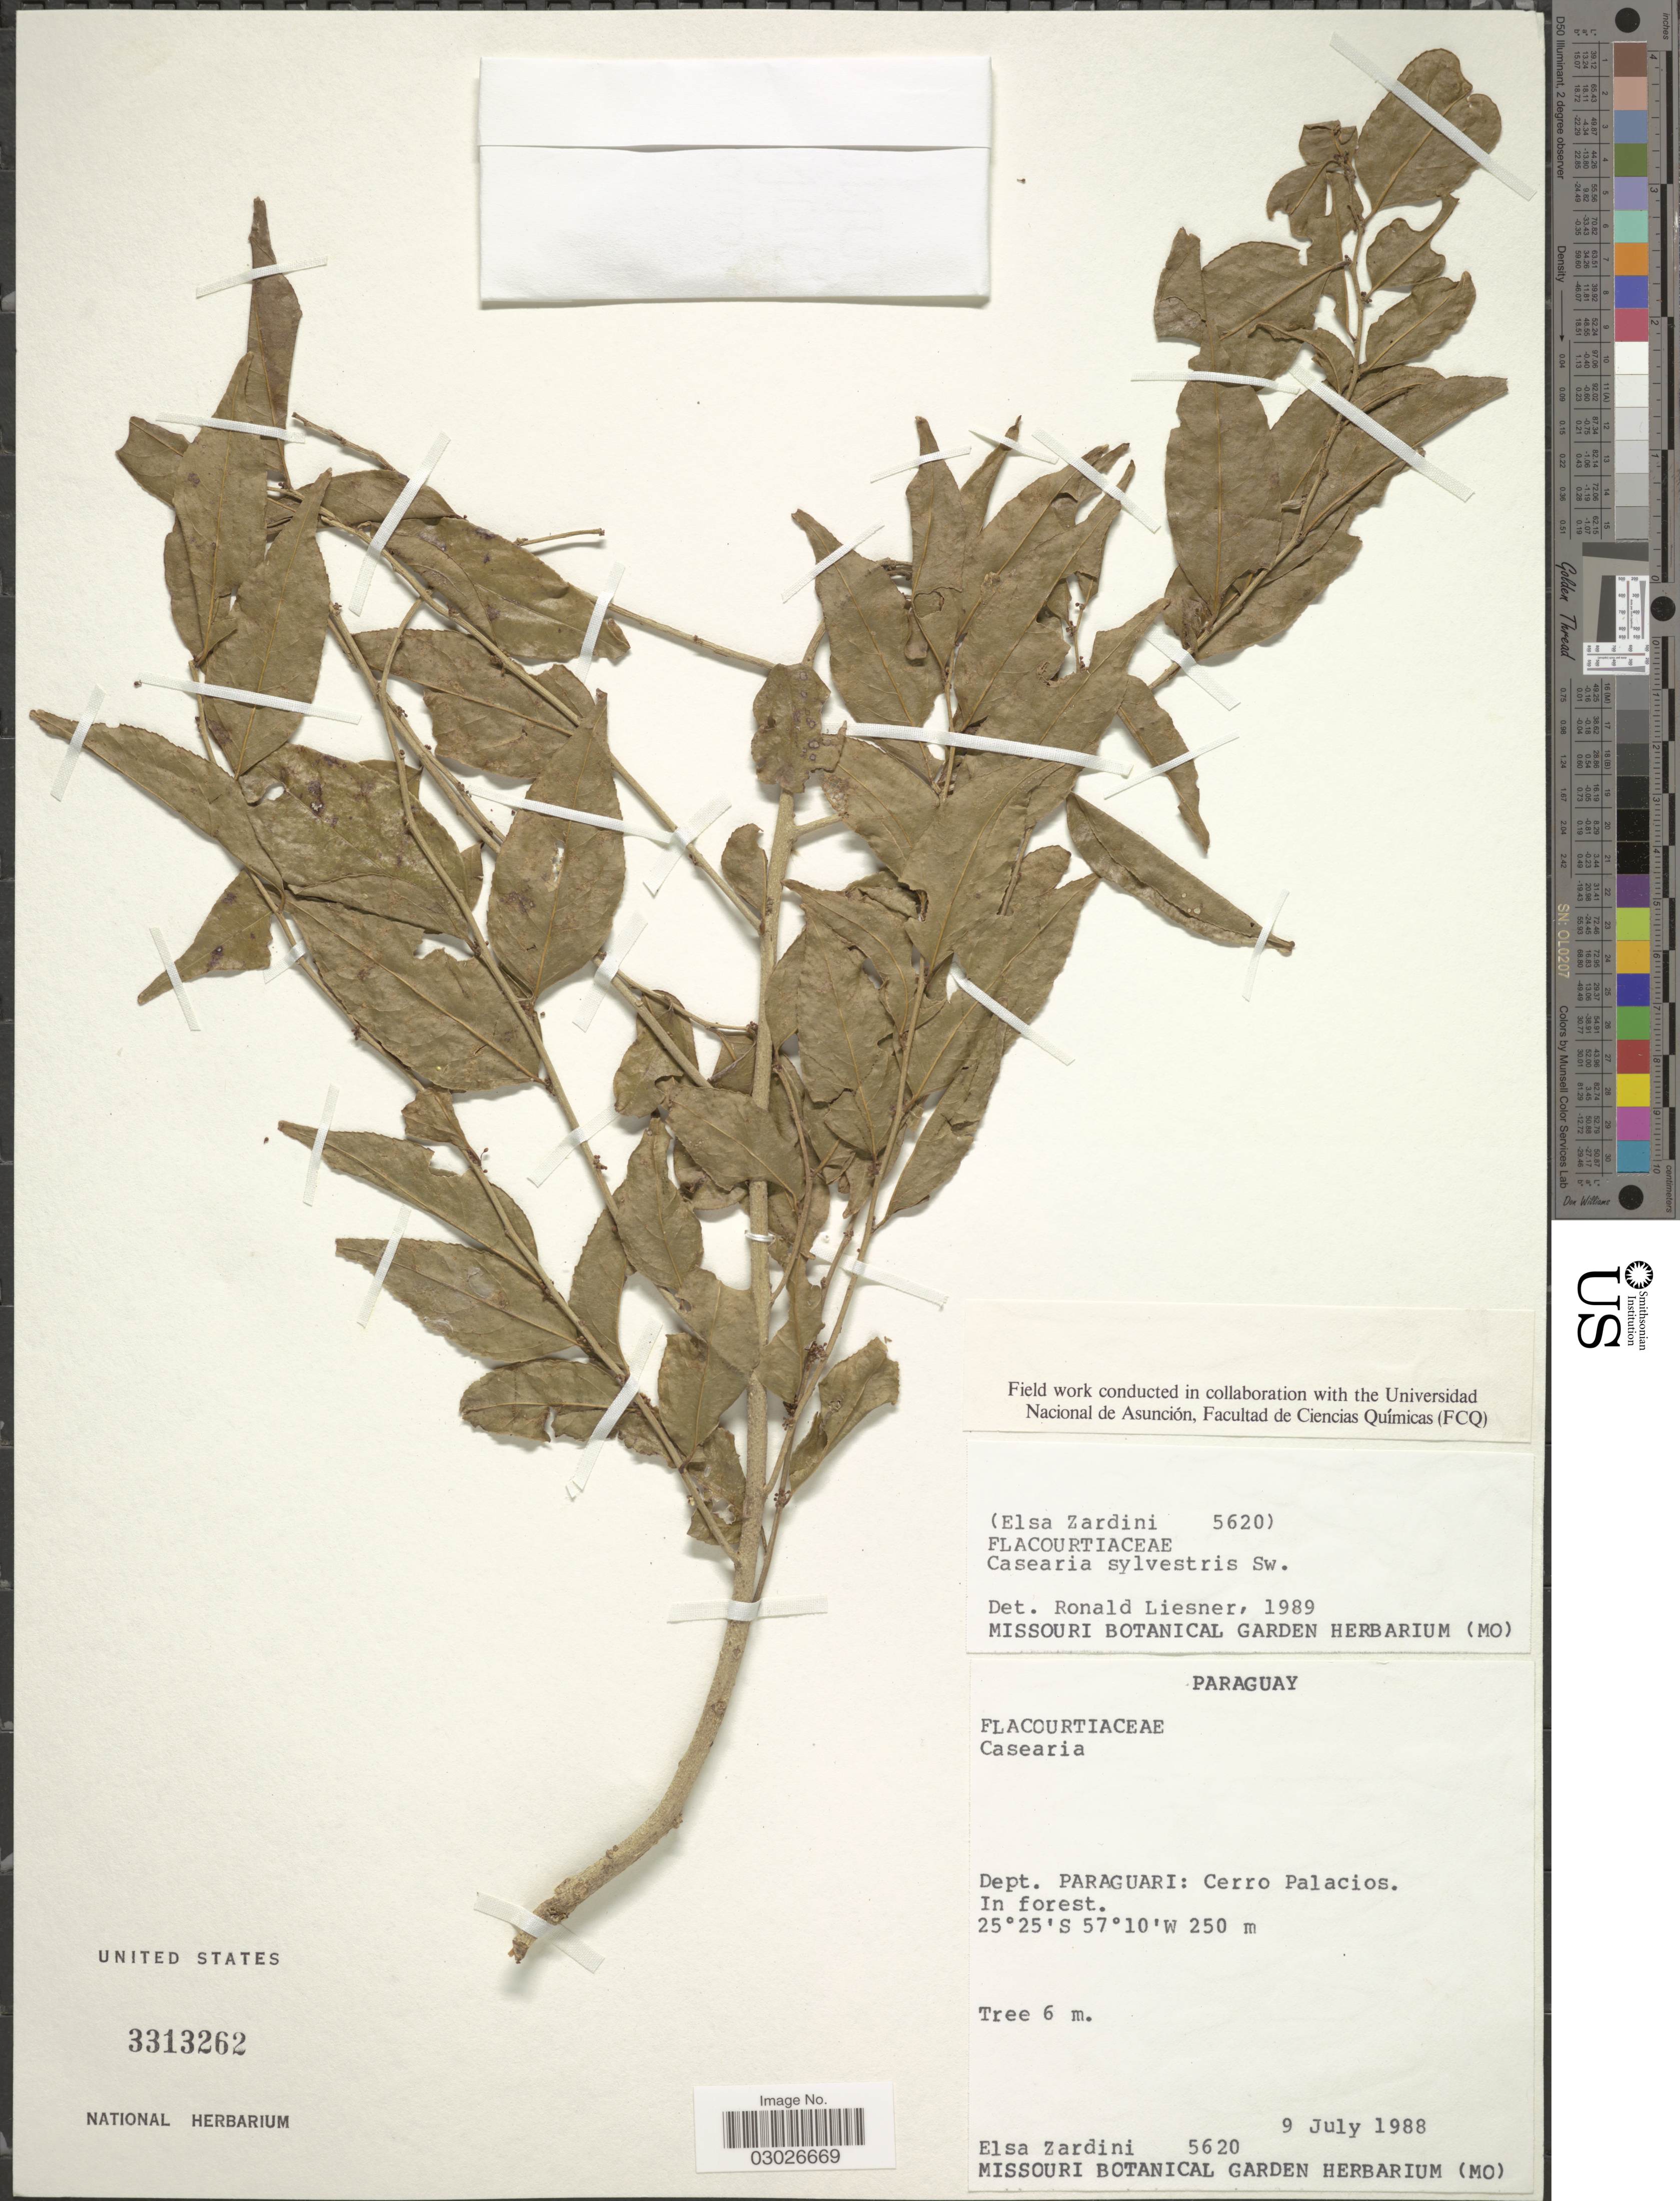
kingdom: Plantae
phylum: Tracheophyta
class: Magnoliopsida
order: Malpighiales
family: Salicaceae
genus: Casearia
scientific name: Casearia sylvestris var. sylvestris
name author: Sw.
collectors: E. M. Zardini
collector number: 5620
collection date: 1988-07-09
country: Paraguay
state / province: Paraguari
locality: Dept. Paraguari: Cerro Palacios. In forest.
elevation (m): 250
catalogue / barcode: US 3313262